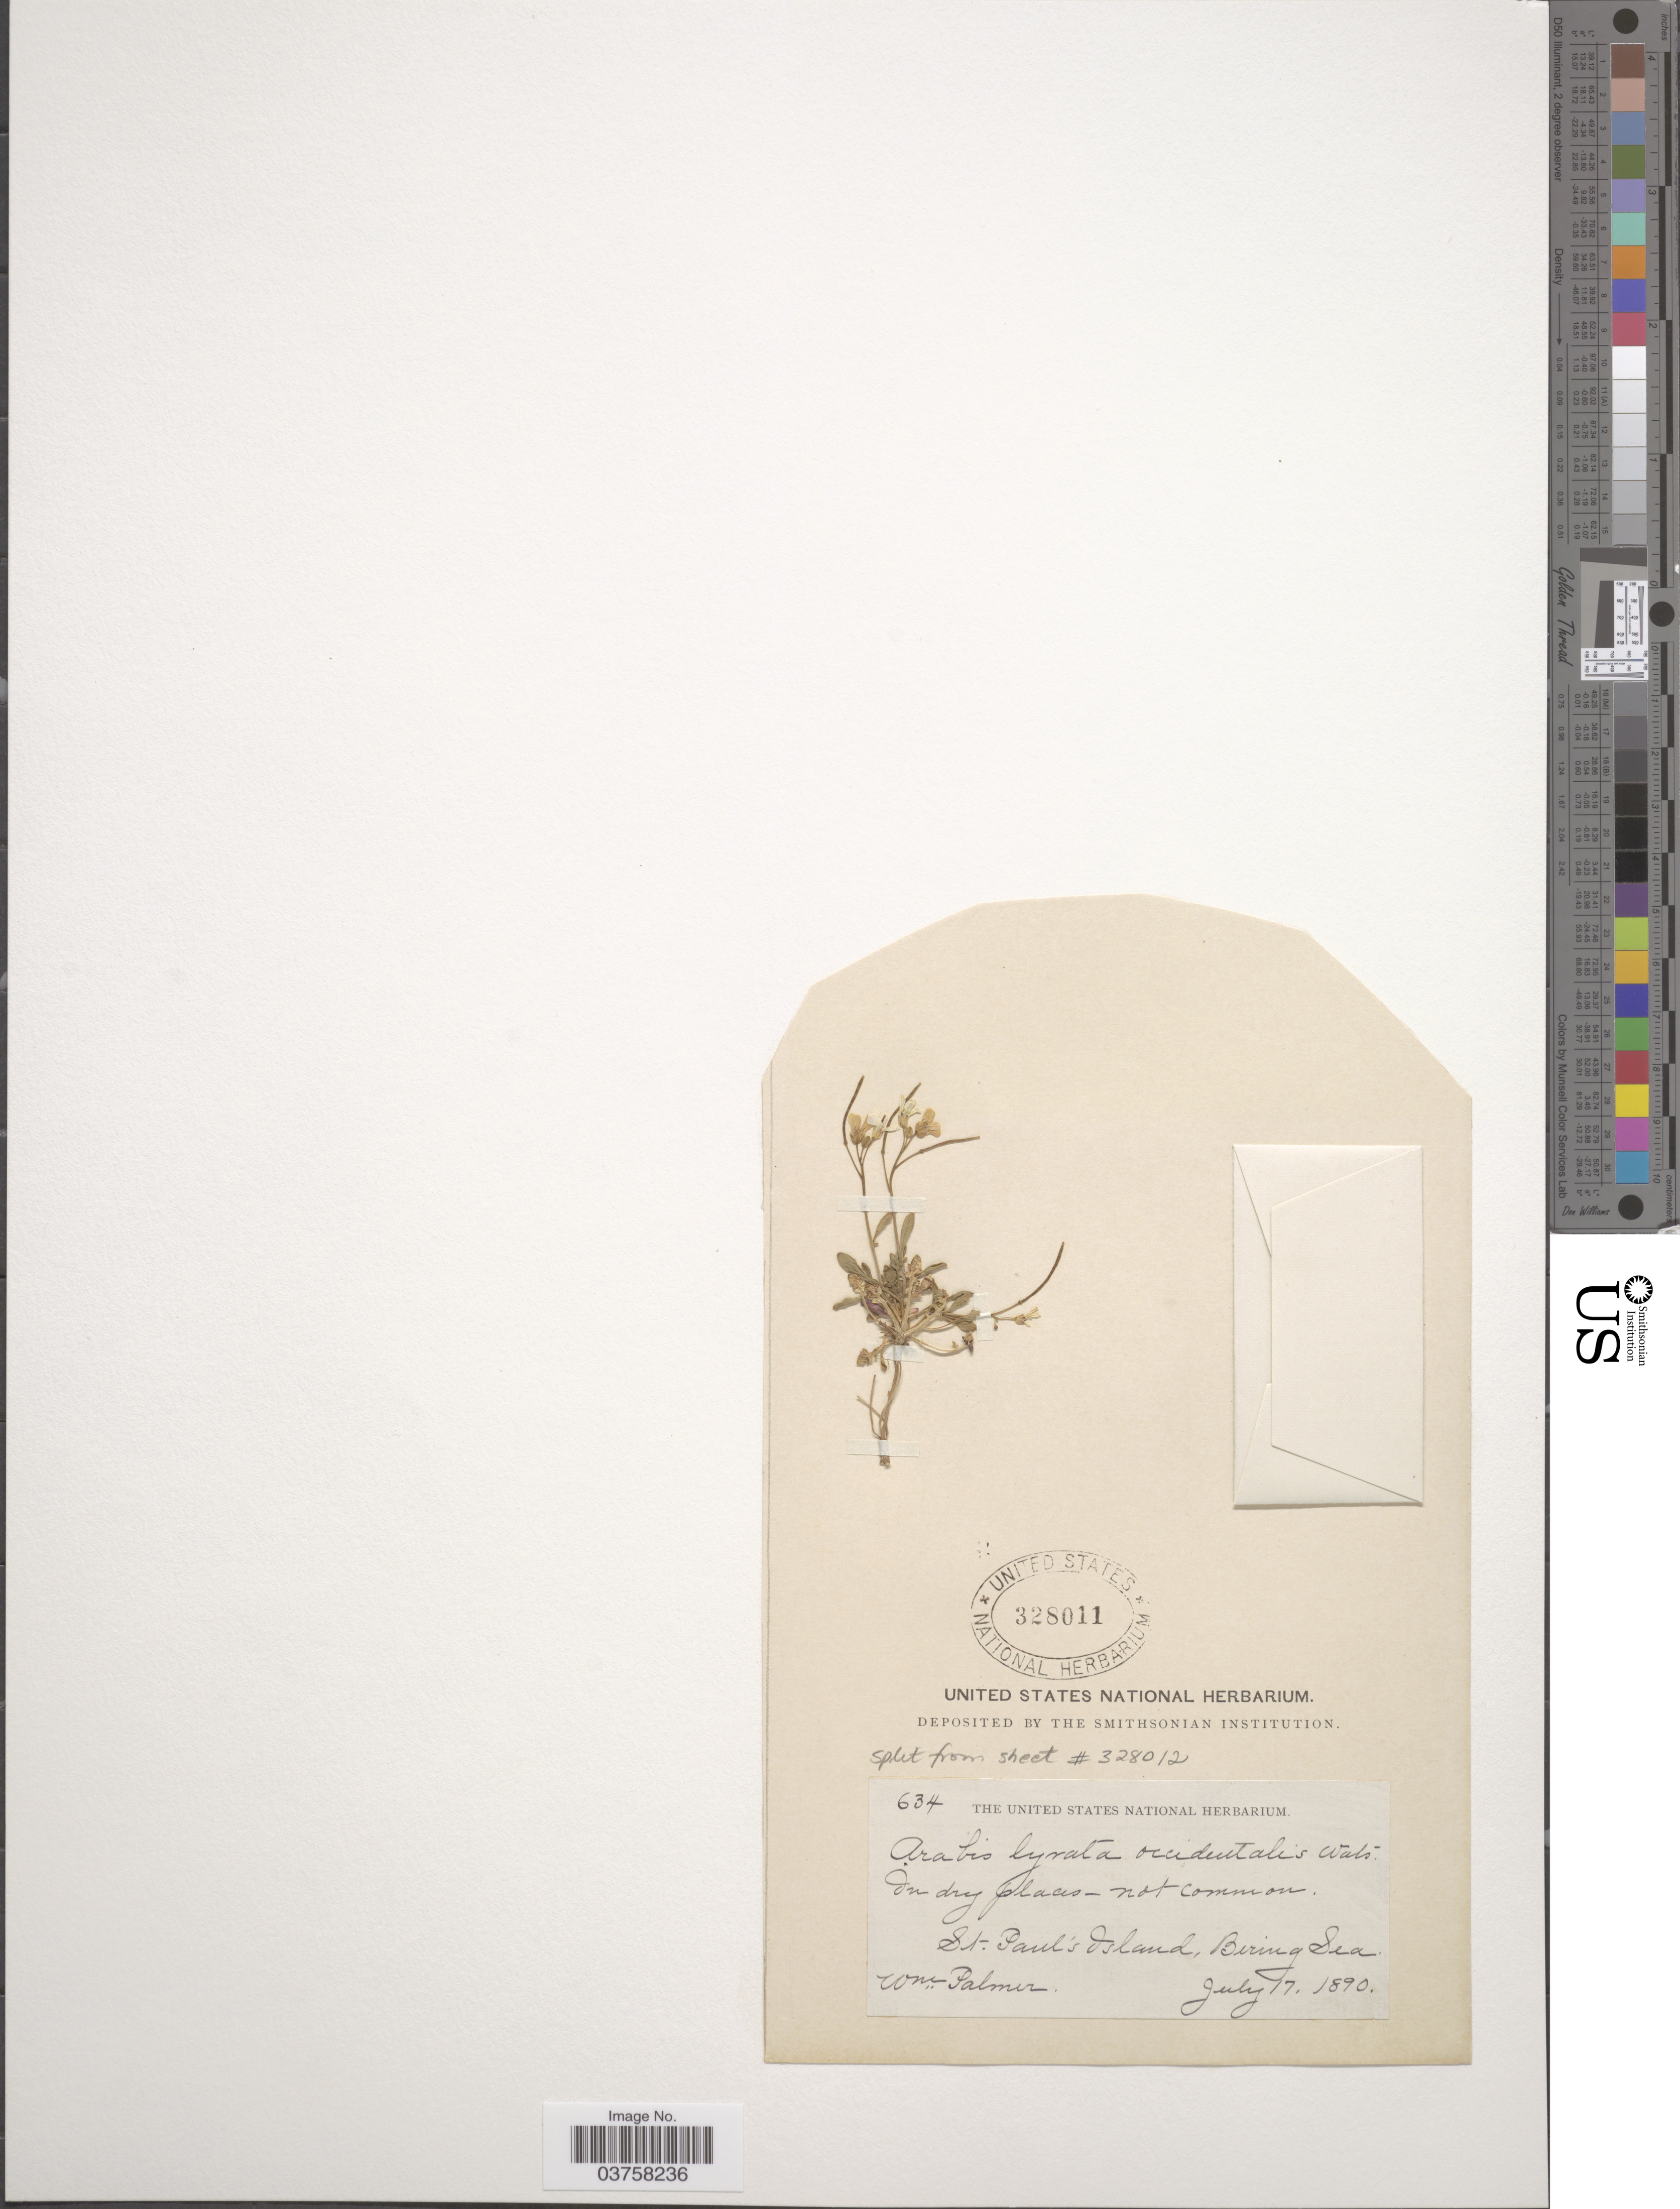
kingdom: Plantae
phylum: Tracheophyta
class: Magnoliopsida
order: Brassicales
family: Brassicaceae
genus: Arabis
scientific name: Arabis lyrata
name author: L.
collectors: W. Palmer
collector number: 634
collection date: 1890-07-17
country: United States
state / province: Alaska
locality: St. Paul's Island, Bering Sea.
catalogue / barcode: US 328011